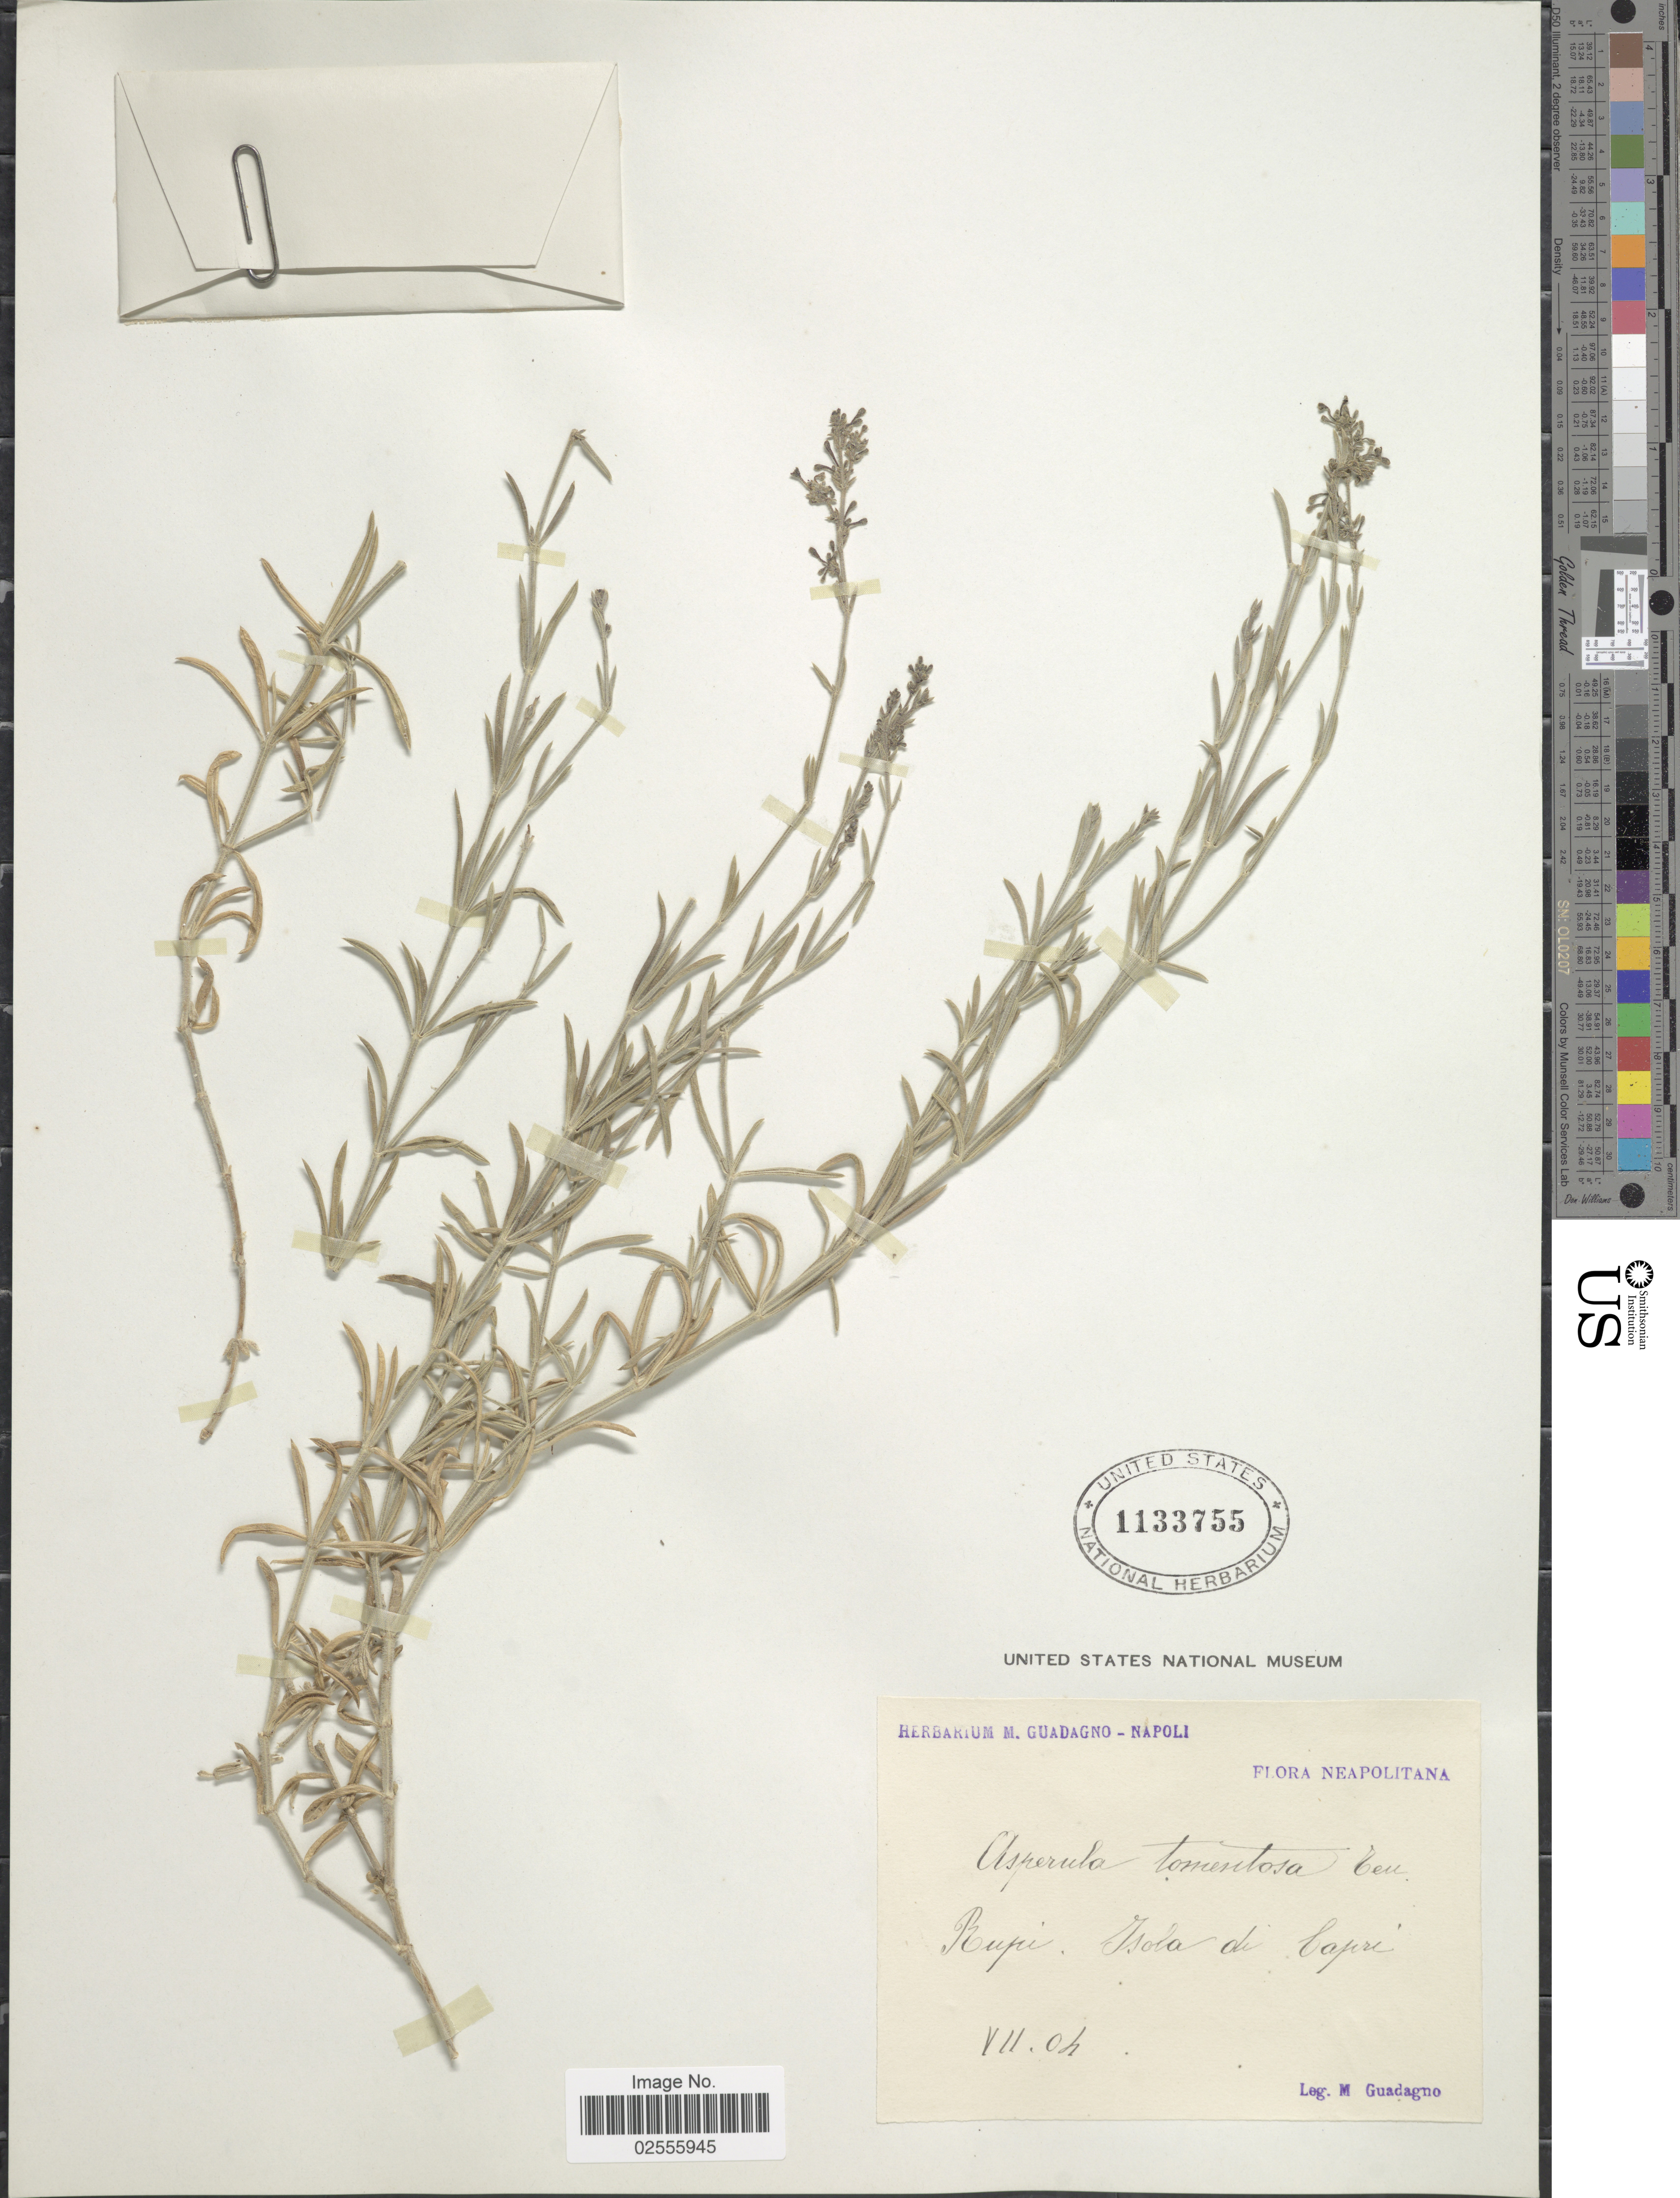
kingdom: Plantae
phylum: Tracheophyta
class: Magnoliopsida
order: Gentianales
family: Rubiaceae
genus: Asperula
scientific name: Asperula tomentosa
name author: Ten.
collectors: M. Guadagno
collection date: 1904-07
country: Italy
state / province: Campania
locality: Neapolitana, Rupi, Isola di Capri.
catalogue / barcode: US 1133755